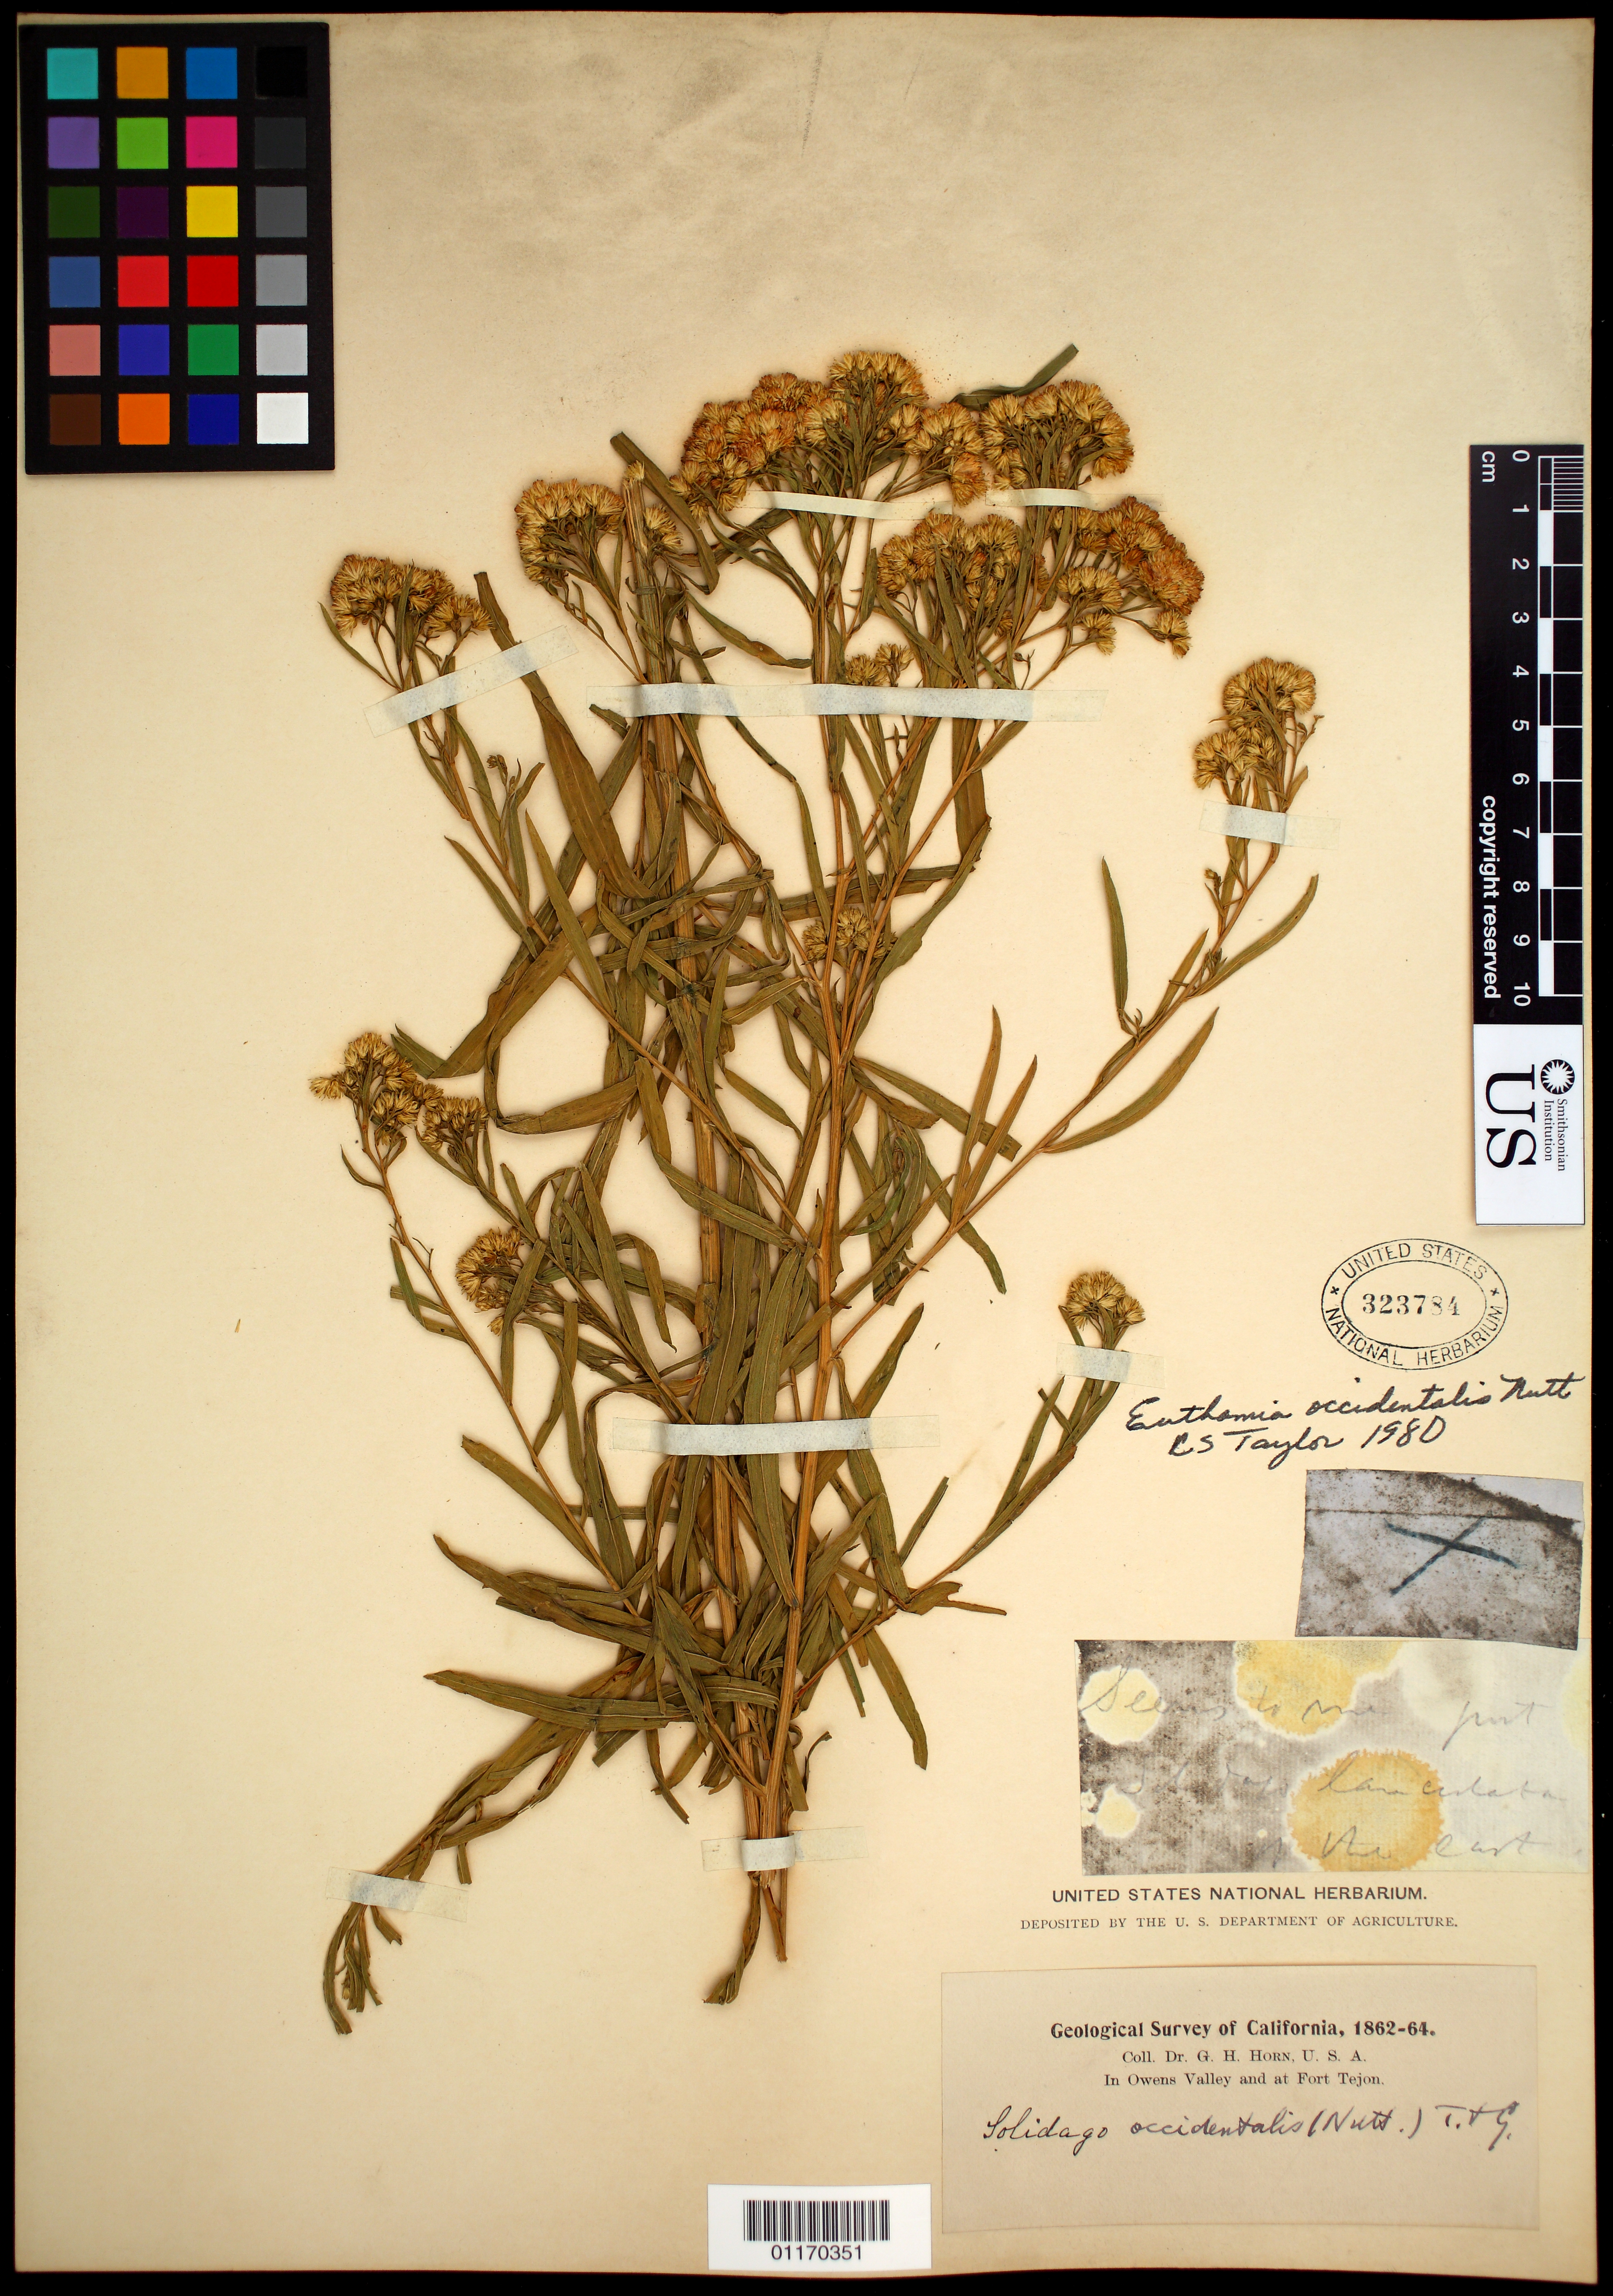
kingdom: Plantae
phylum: Tracheophyta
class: Magnoliopsida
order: Asterales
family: Asteraceae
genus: Euthamia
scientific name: Euthamia occidentalis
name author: Nutt.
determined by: Taylor, Constance E. S.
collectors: G. Horn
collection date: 1862/1864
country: United States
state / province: California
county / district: Kern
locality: In Owens Valley and at fort Tejon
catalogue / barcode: US 323784